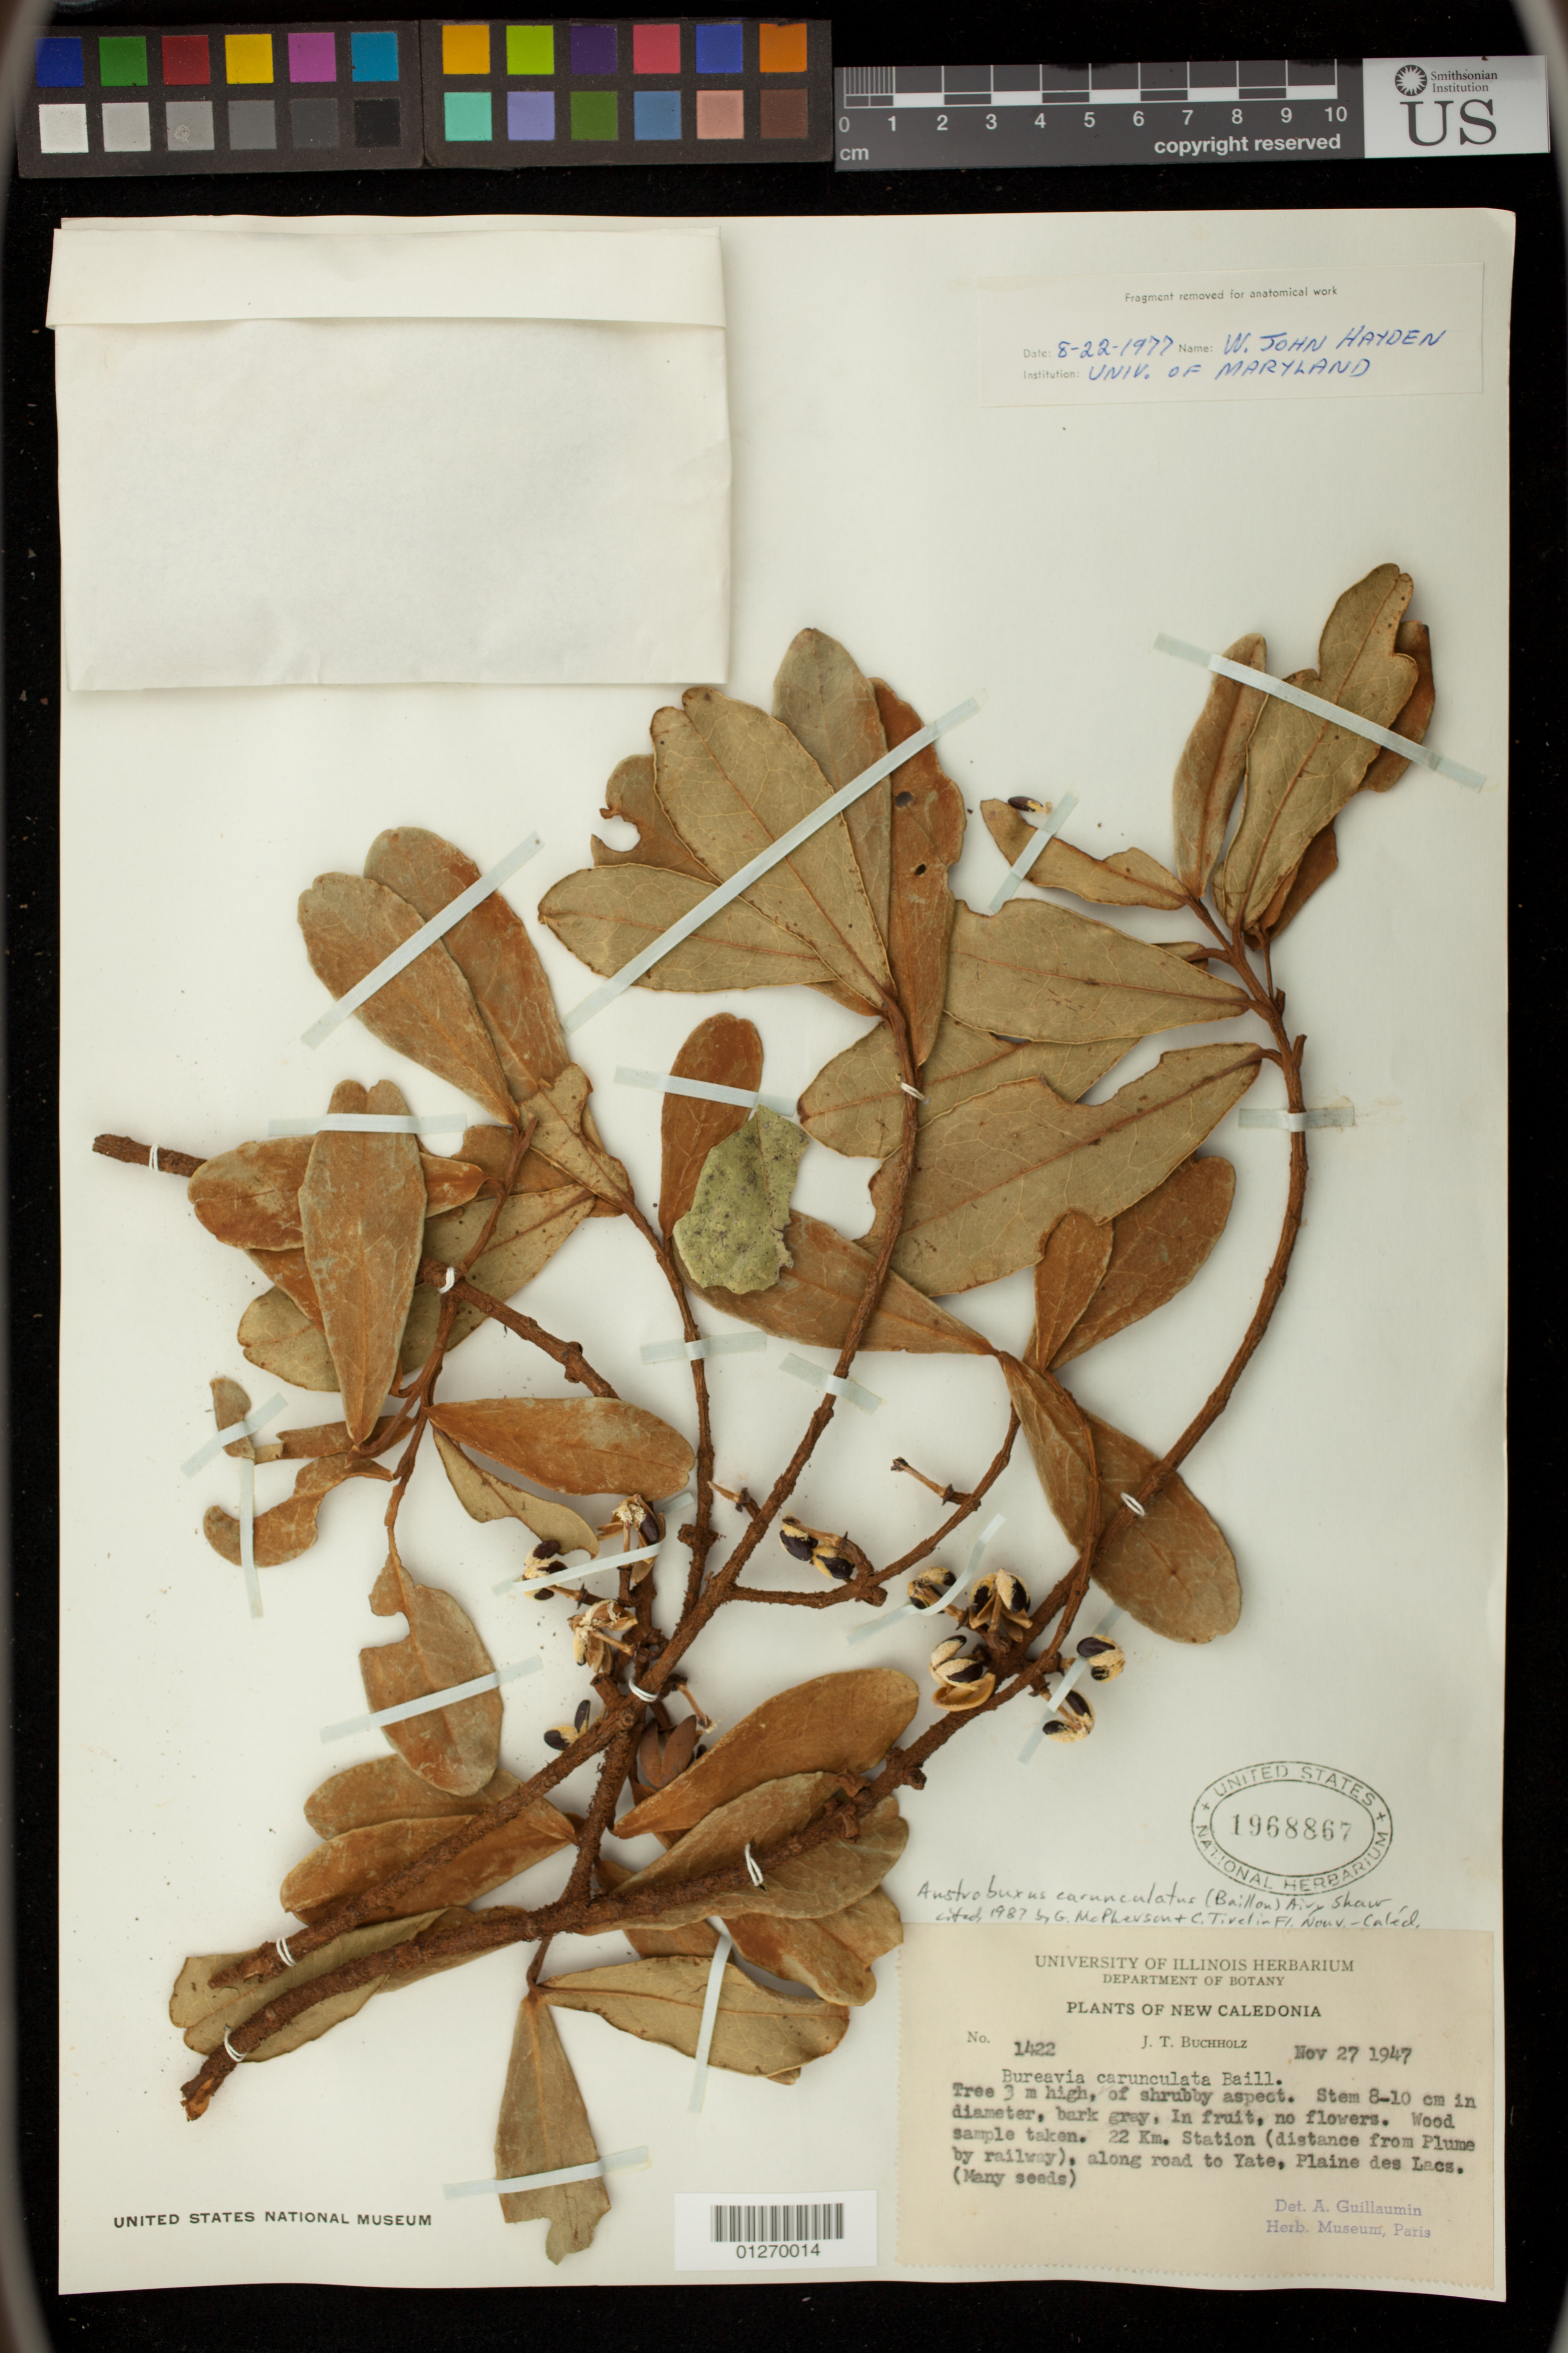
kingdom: Plantae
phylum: Tracheophyta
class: Magnoliopsida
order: Malpighiales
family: Picrodendraceae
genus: Austrobuxus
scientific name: Austrobuxus carunculatus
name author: (Baill.) Airy Shaw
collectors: J. T. Buchholz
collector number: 1422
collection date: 1947-11-27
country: New Caledonia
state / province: South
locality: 22 Km. Station (distance from Plume by railway), alogn road to Yate, Plaine des Lacs.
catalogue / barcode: US 1968867